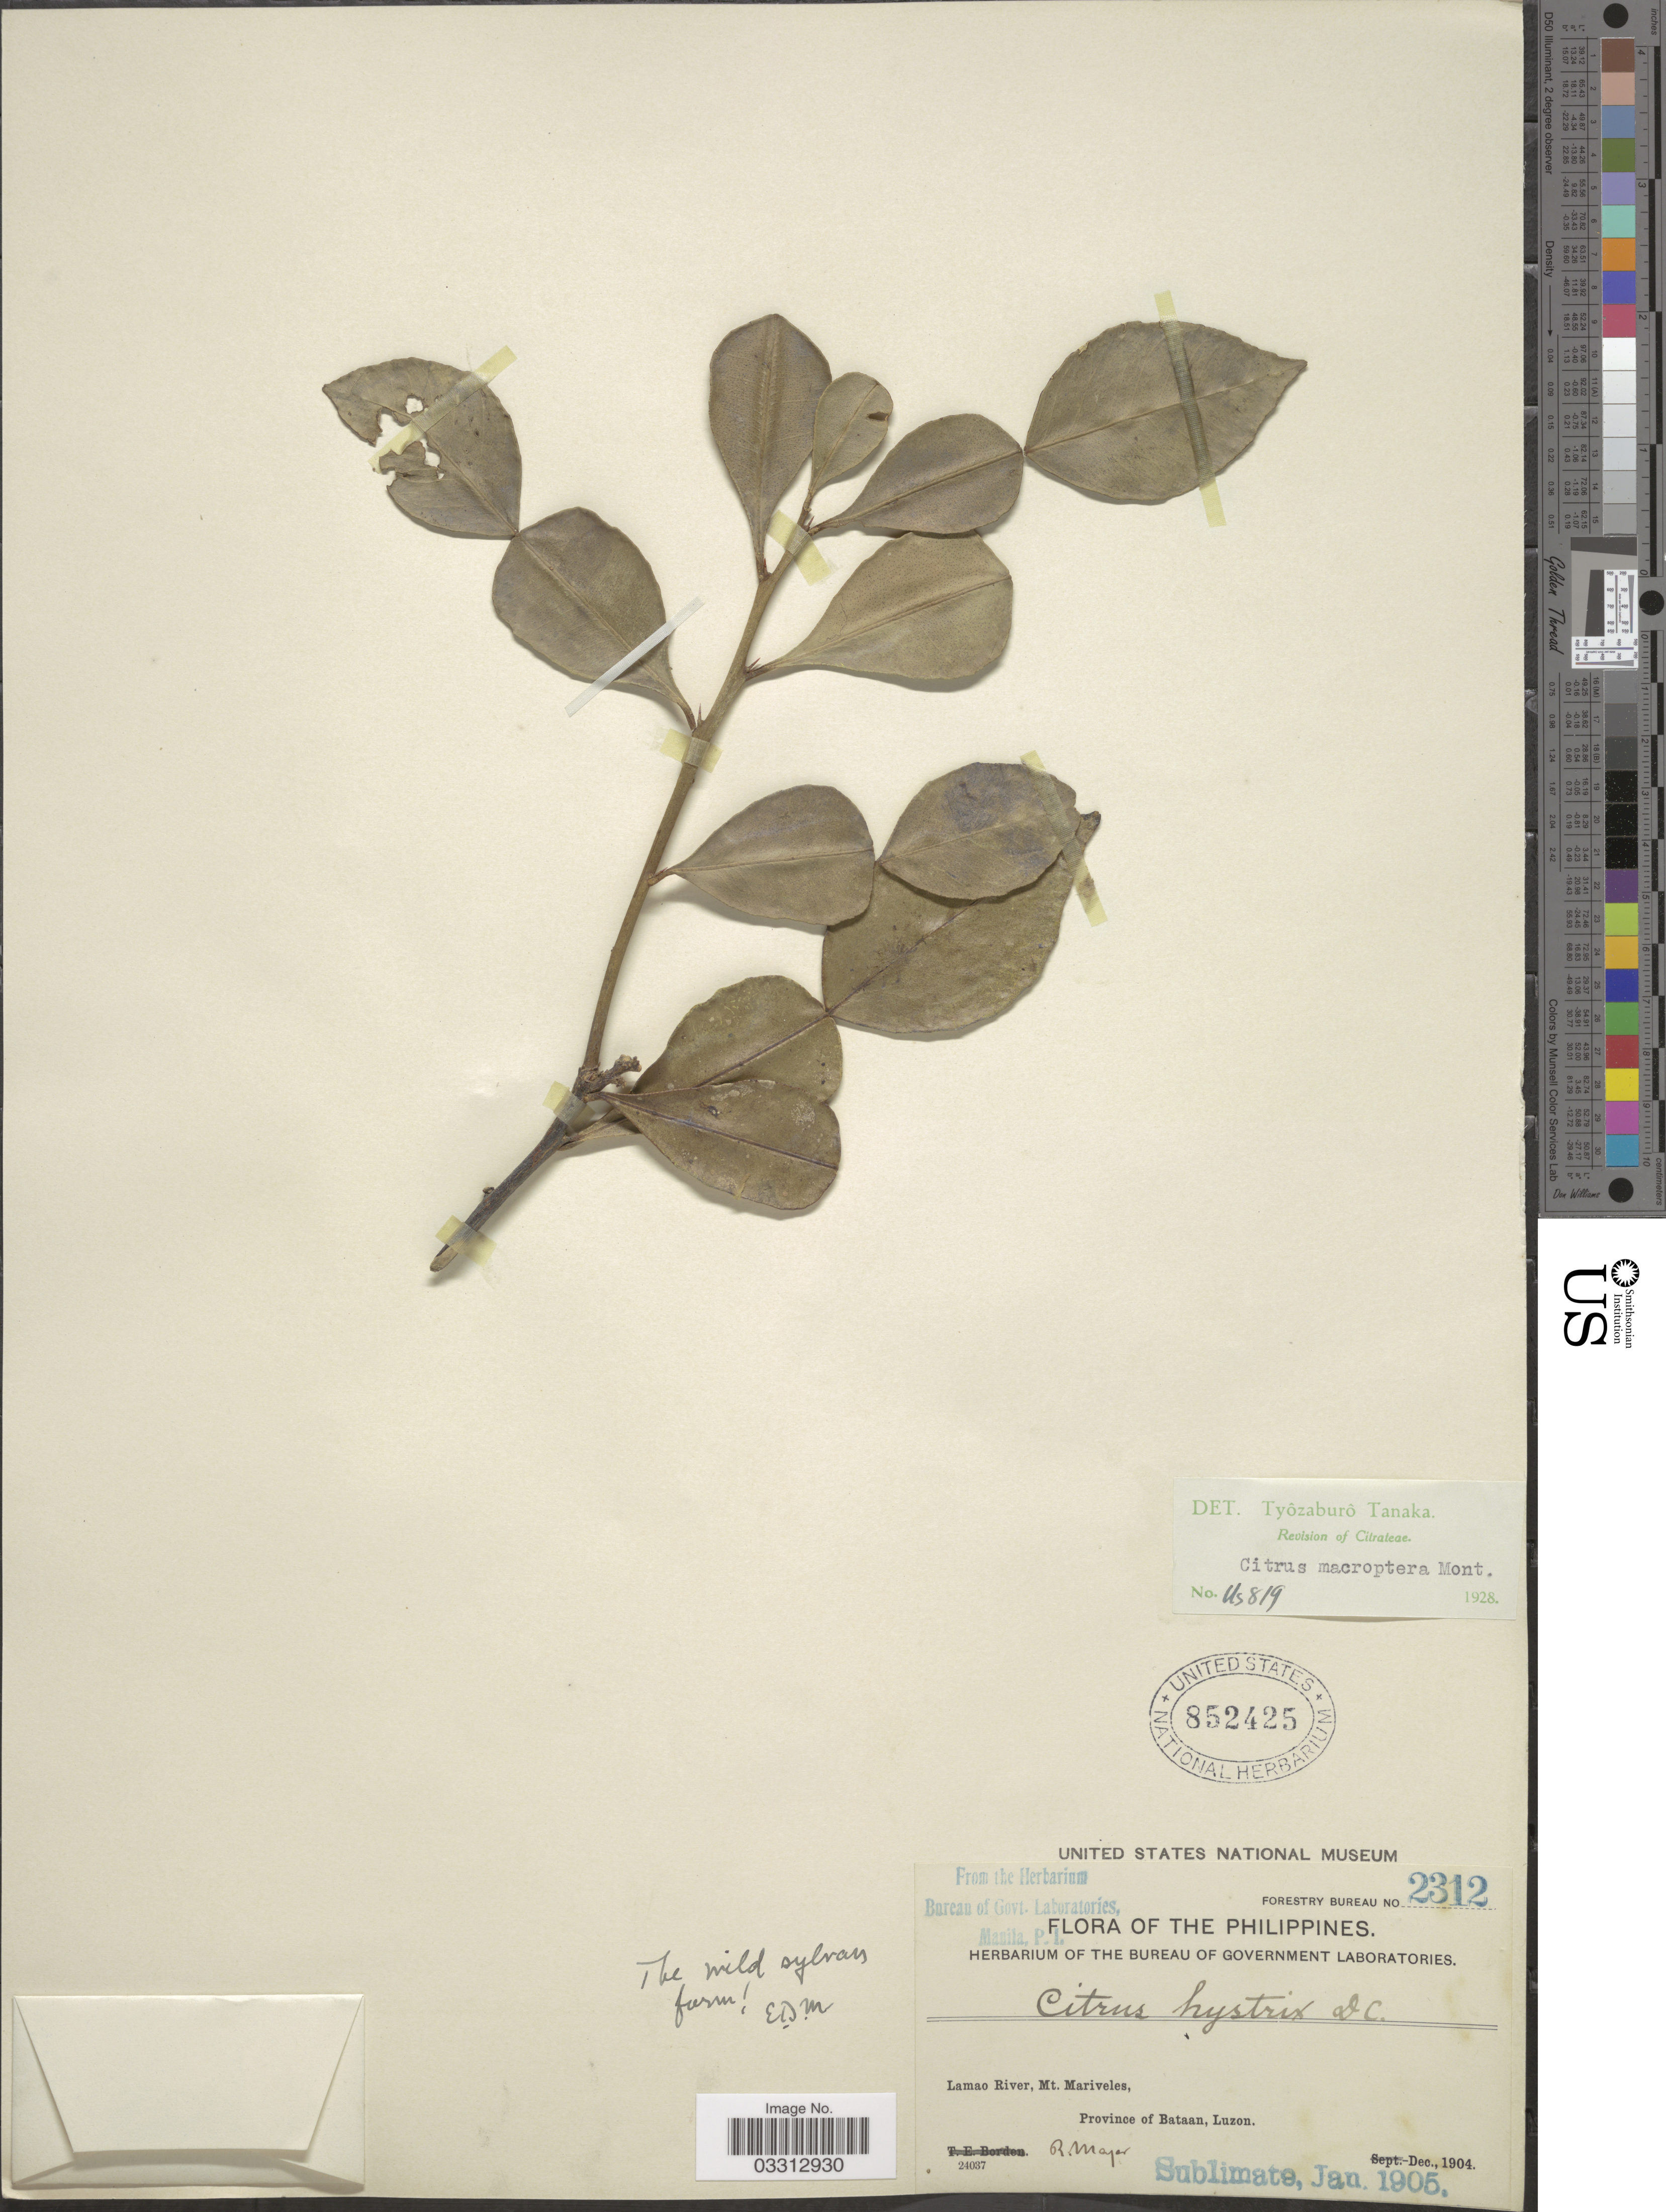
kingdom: Plantae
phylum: Tracheophyta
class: Magnoliopsida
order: Sapindales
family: Rutaceae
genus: Citrus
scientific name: Citrus macroptera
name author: Montrouz.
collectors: R. Meyer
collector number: Forestry Bureau 2312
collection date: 1904-12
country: Philippines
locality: Lamao River, Mt. Mariveles, Province of Bataan, Luzon.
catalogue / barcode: US 852425